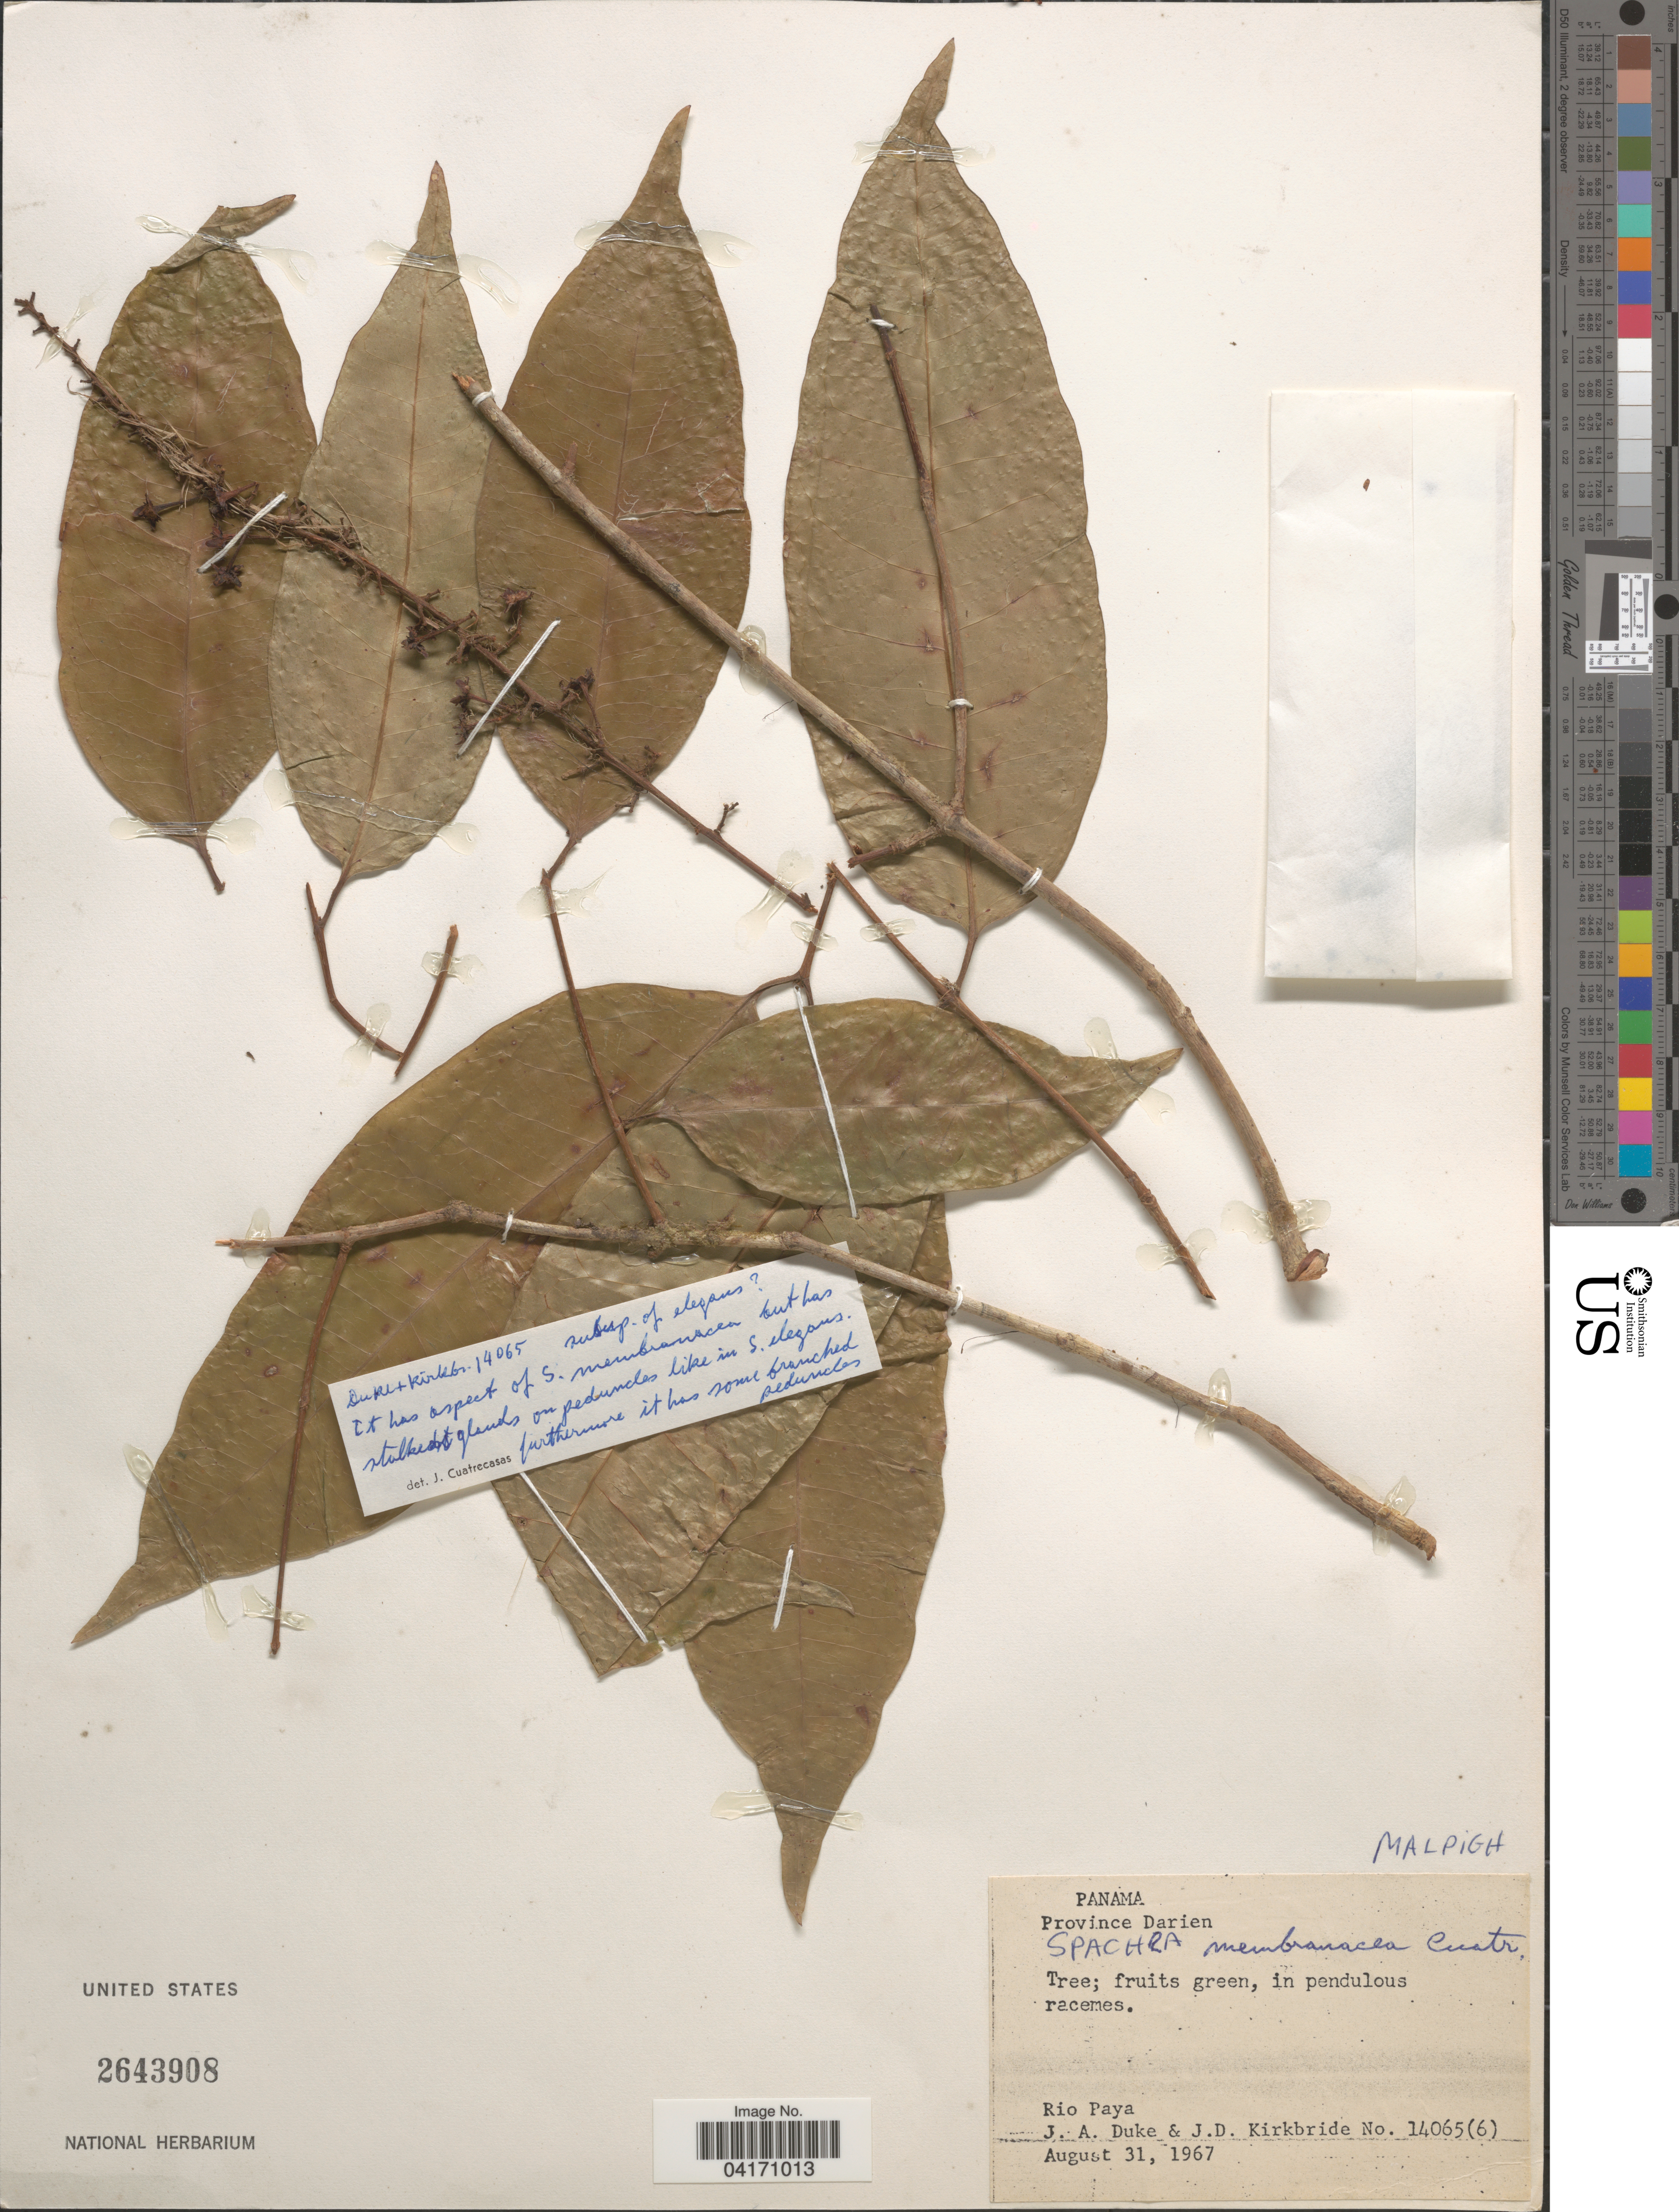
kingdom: Plantae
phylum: Tracheophyta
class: Magnoliopsida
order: Malpighiales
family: Malpighiaceae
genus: Spachea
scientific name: Spachea membranacea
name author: Cuatrec.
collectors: J. A. Duke & J. Kirkbride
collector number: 14065(6)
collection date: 1967-08-31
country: Panama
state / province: Darien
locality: Rio Paya.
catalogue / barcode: US 2643908